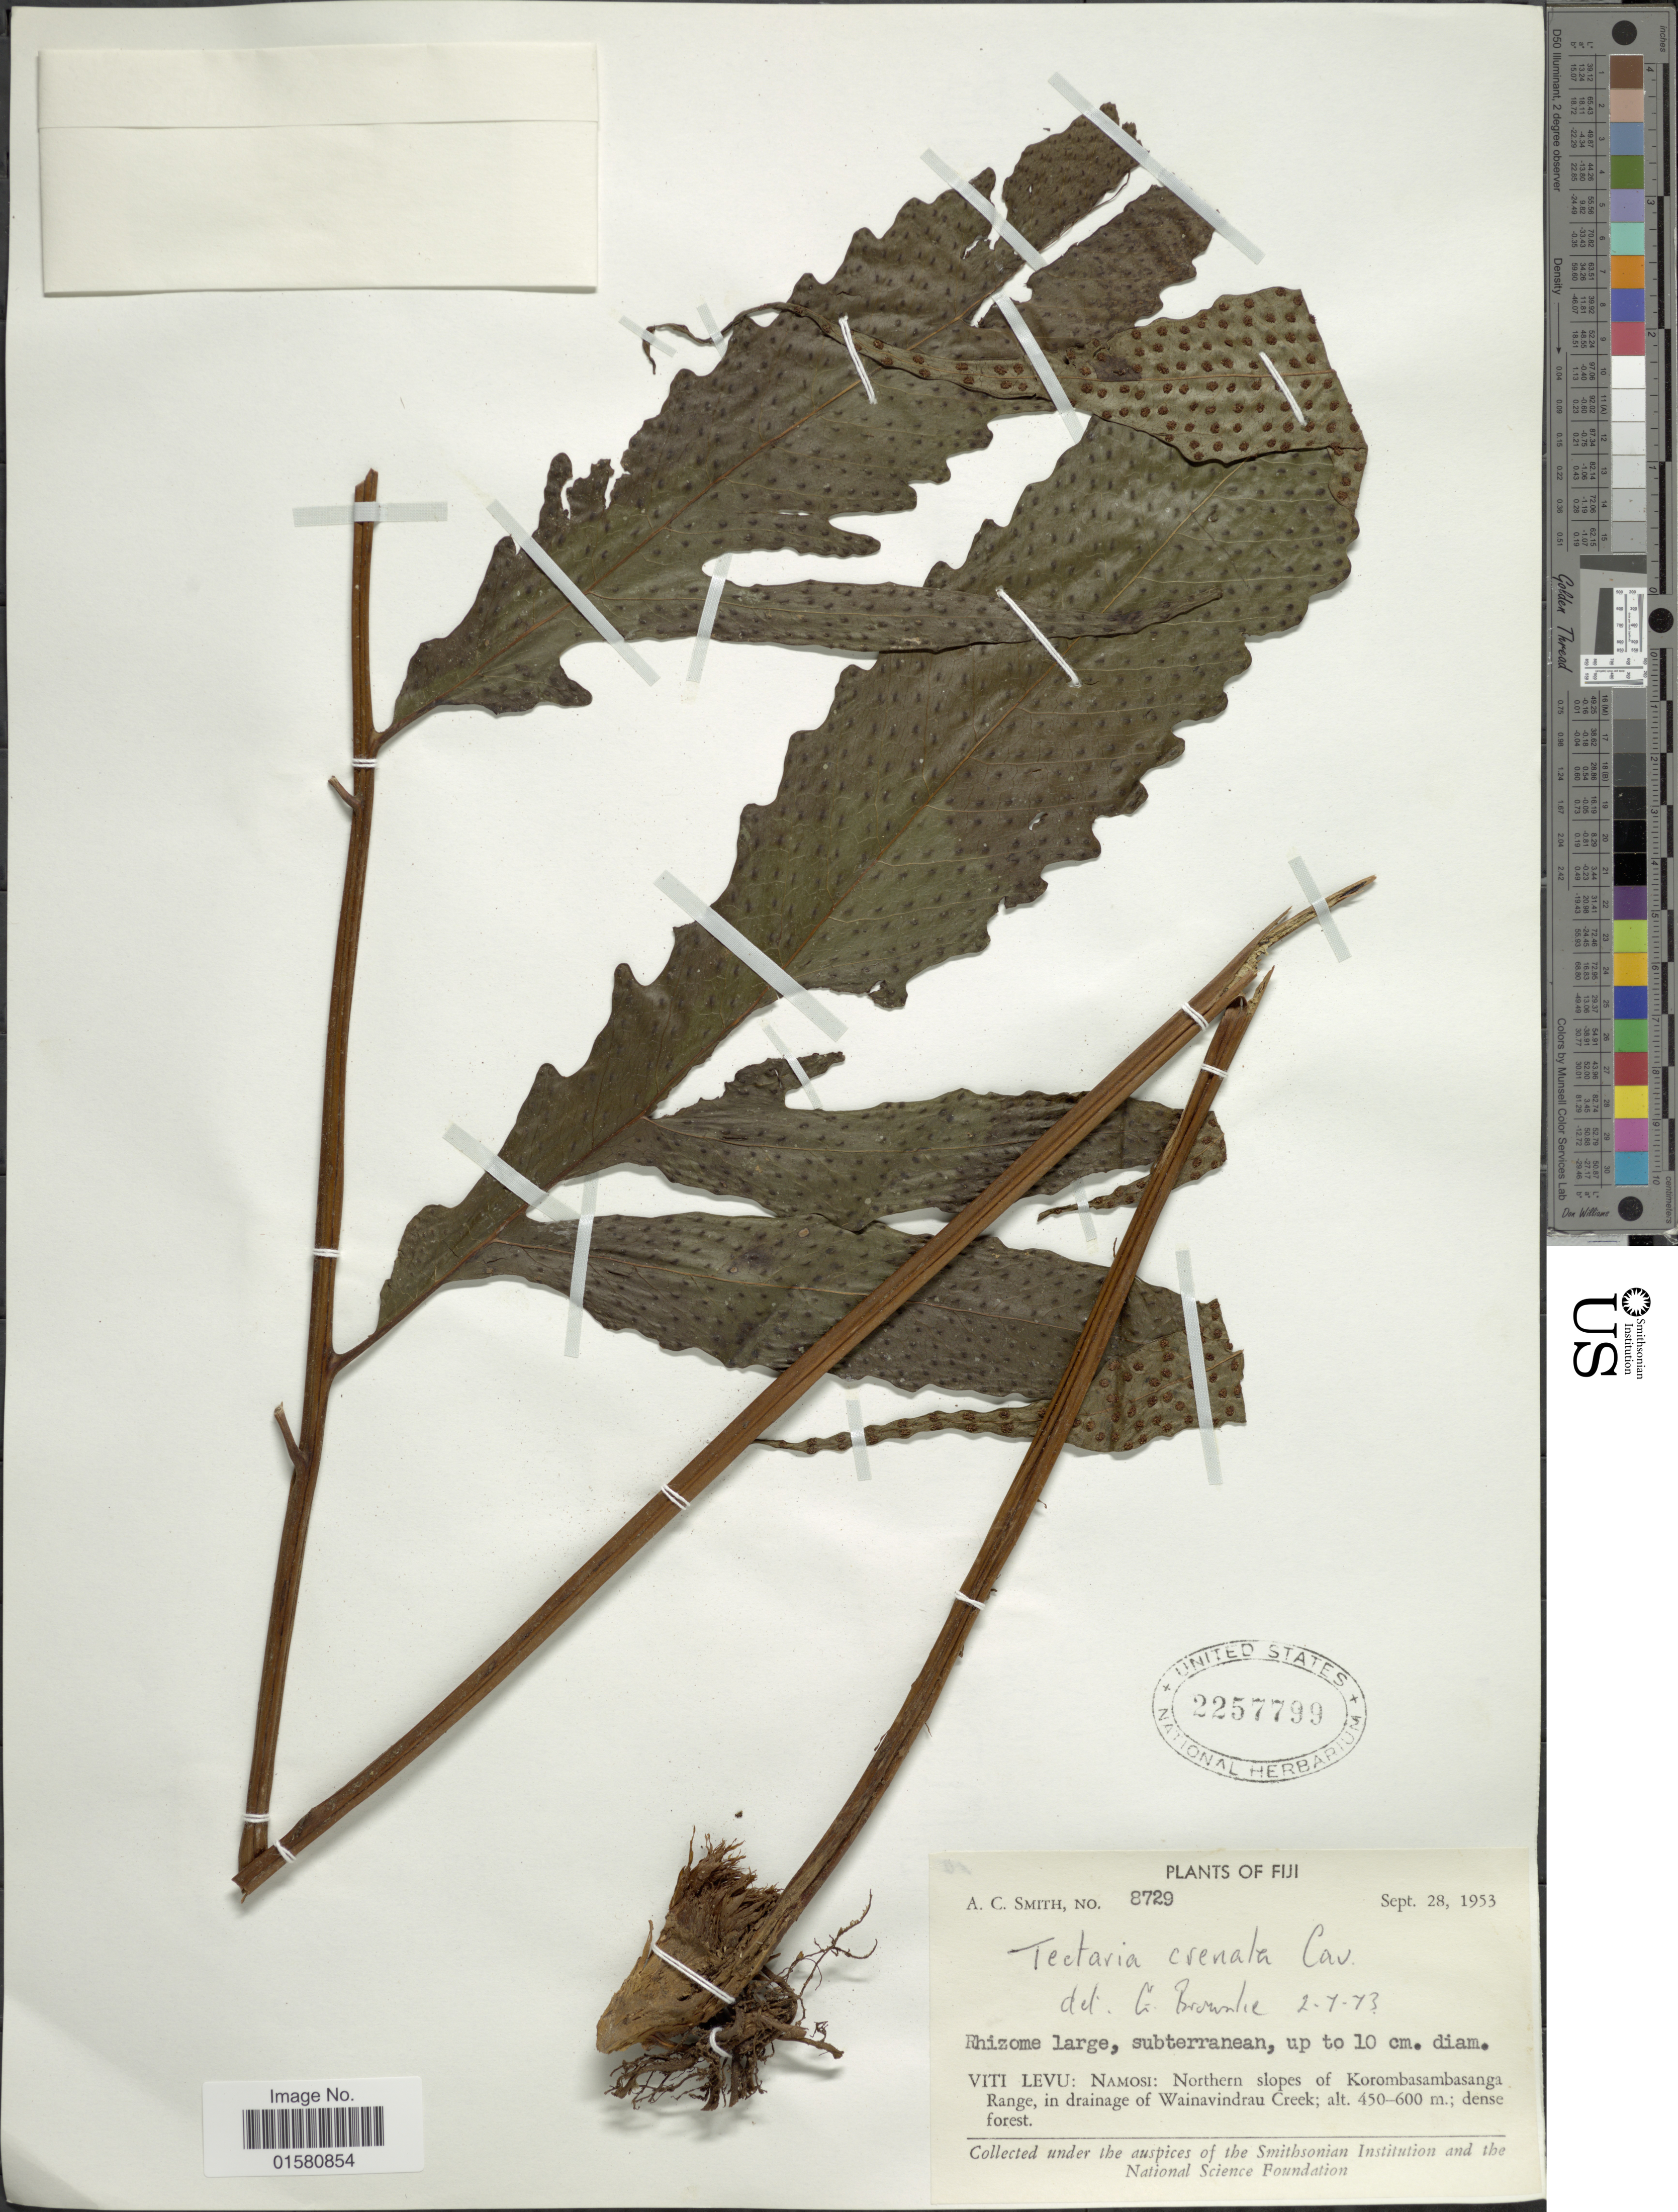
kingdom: Plantae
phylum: Tracheophyta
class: Polypodiopsida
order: Polypodiales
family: Tectariaceae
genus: Tectaria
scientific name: Tectaria crenata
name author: Cav.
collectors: A. C. Smith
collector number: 8729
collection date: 1953-09-28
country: Fiji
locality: Viti Levu: Namosi: Northern slopes of Korombasambasanga Range, in drainage of Wainavindrau Creek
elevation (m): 450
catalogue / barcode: US 2257799